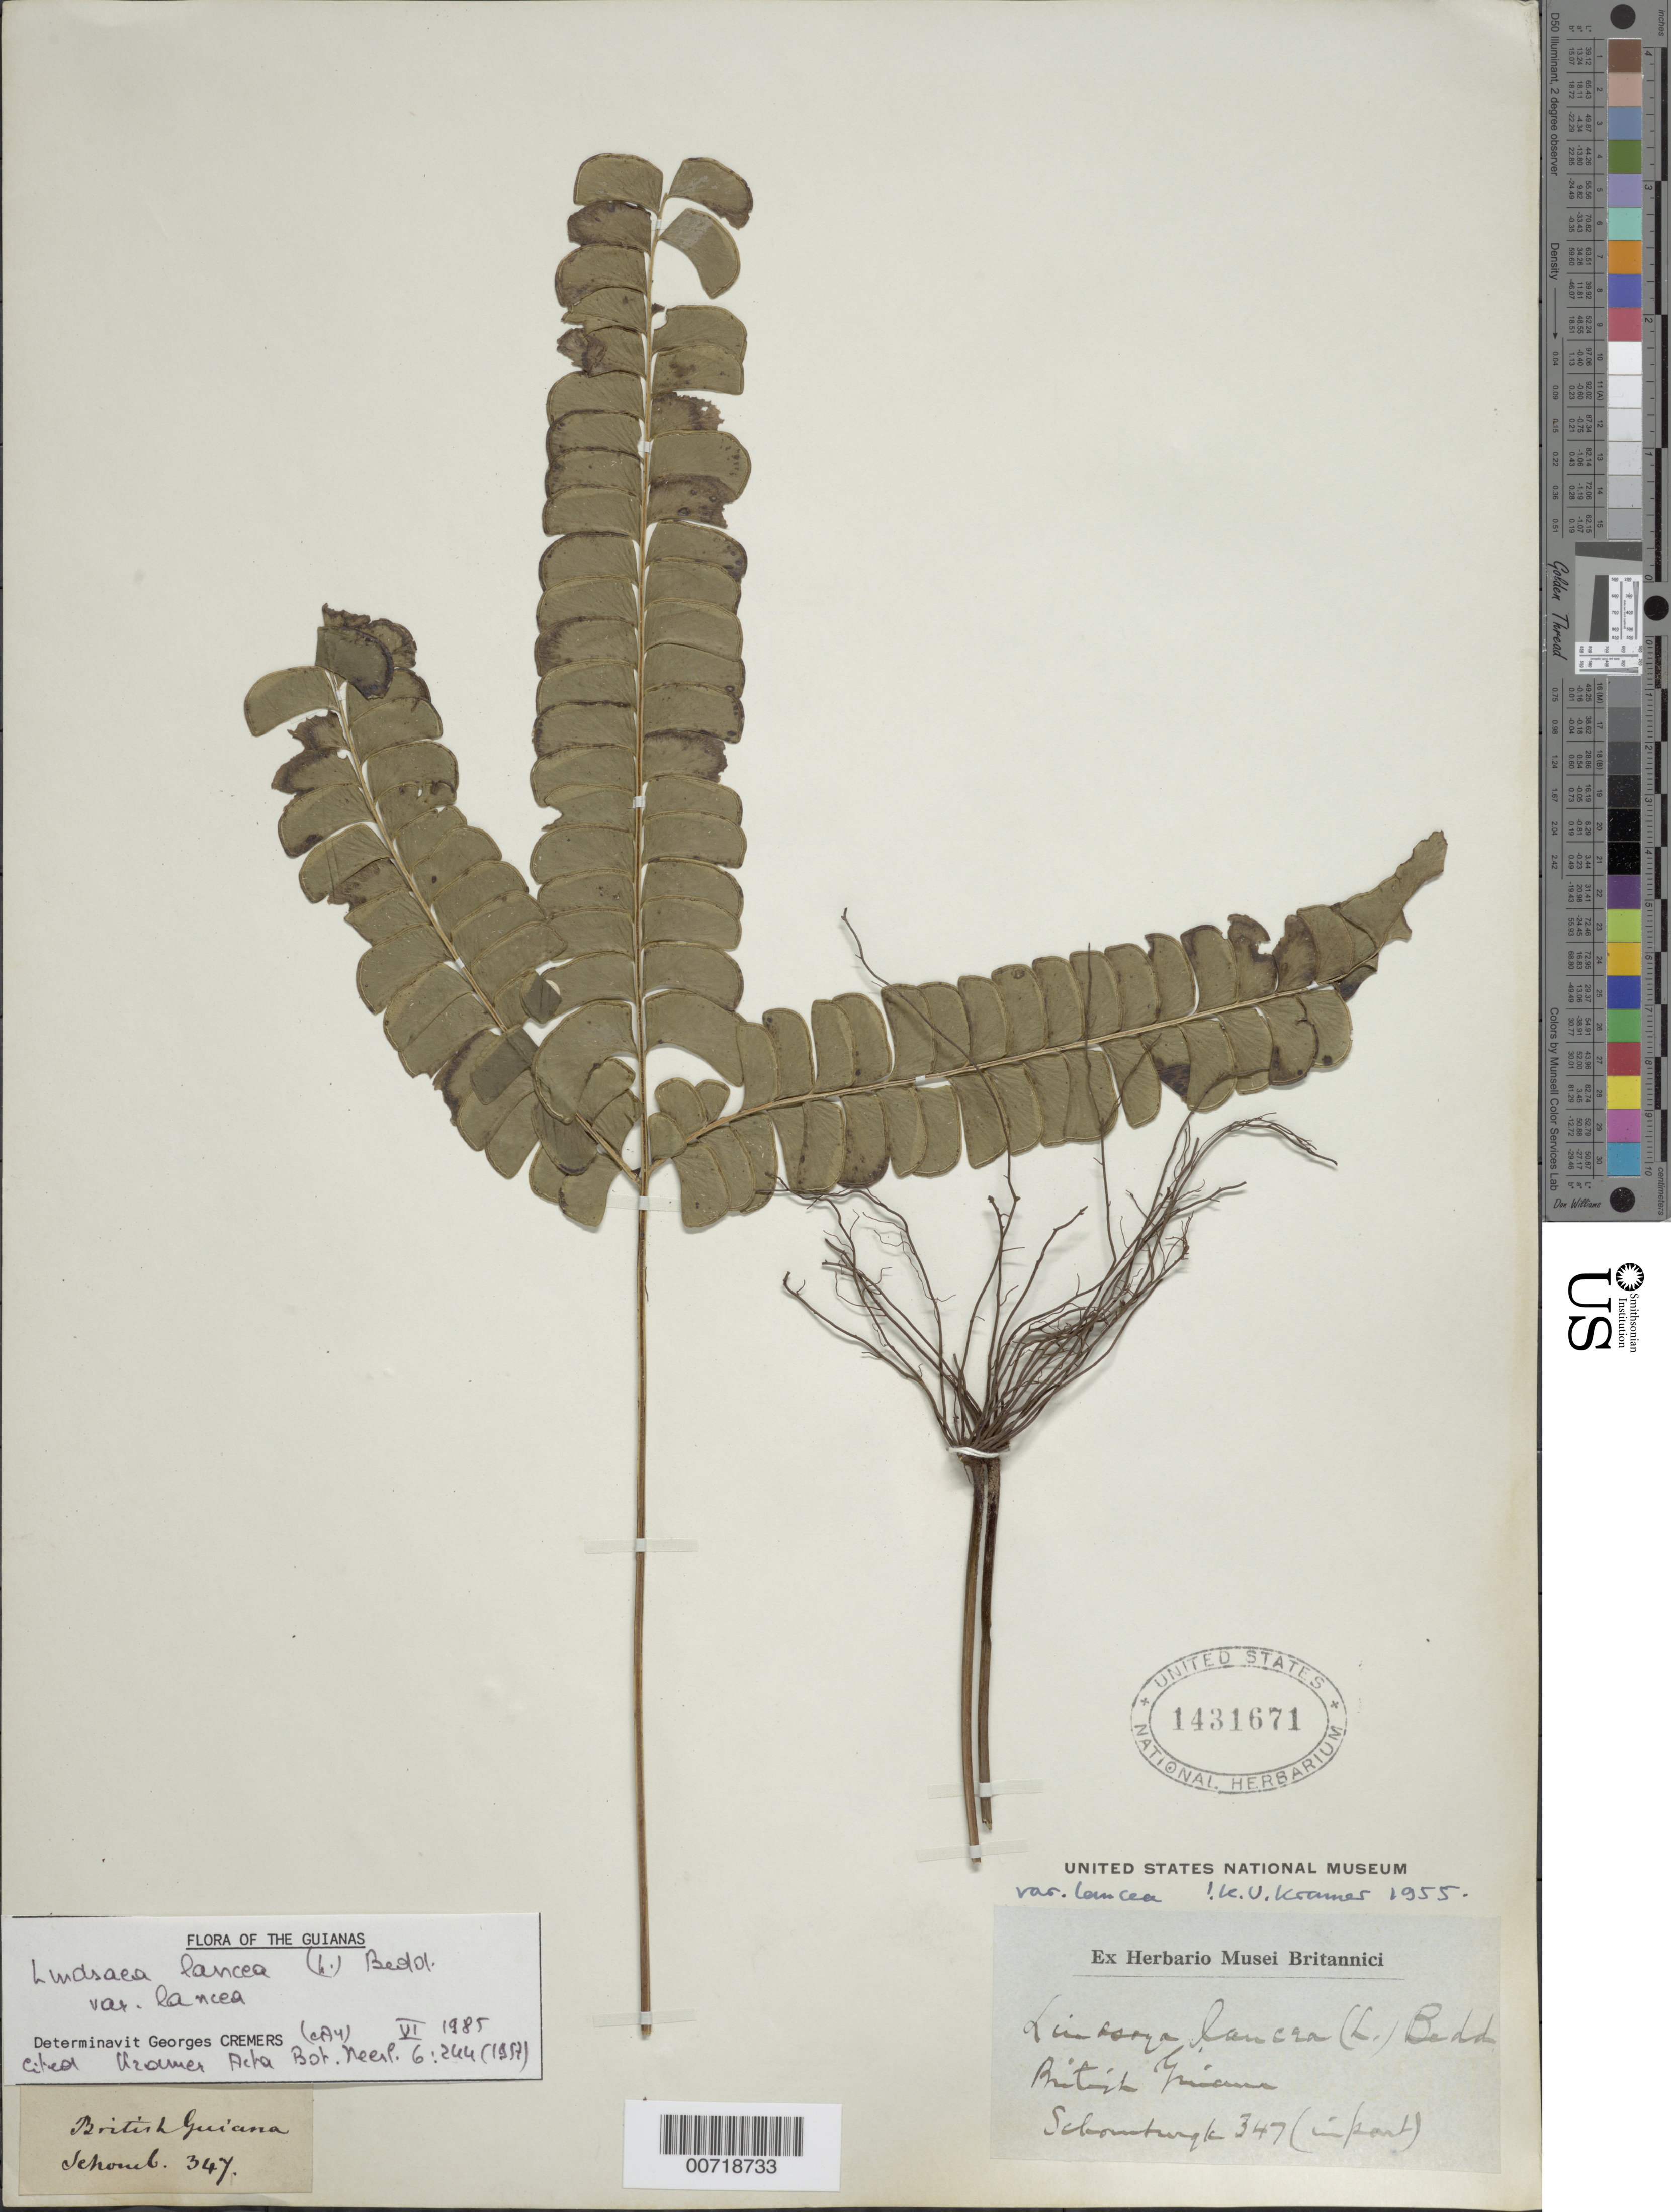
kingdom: Plantae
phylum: Tracheophyta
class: Polypodiopsida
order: Polypodiales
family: Lindsaeaceae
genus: Lindsaea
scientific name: Lindsaea lancea var. lancea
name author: (L.) Bedd.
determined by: Cremers, Georges A.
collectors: -- Schomburgk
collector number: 347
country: Guyana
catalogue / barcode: US 1431671